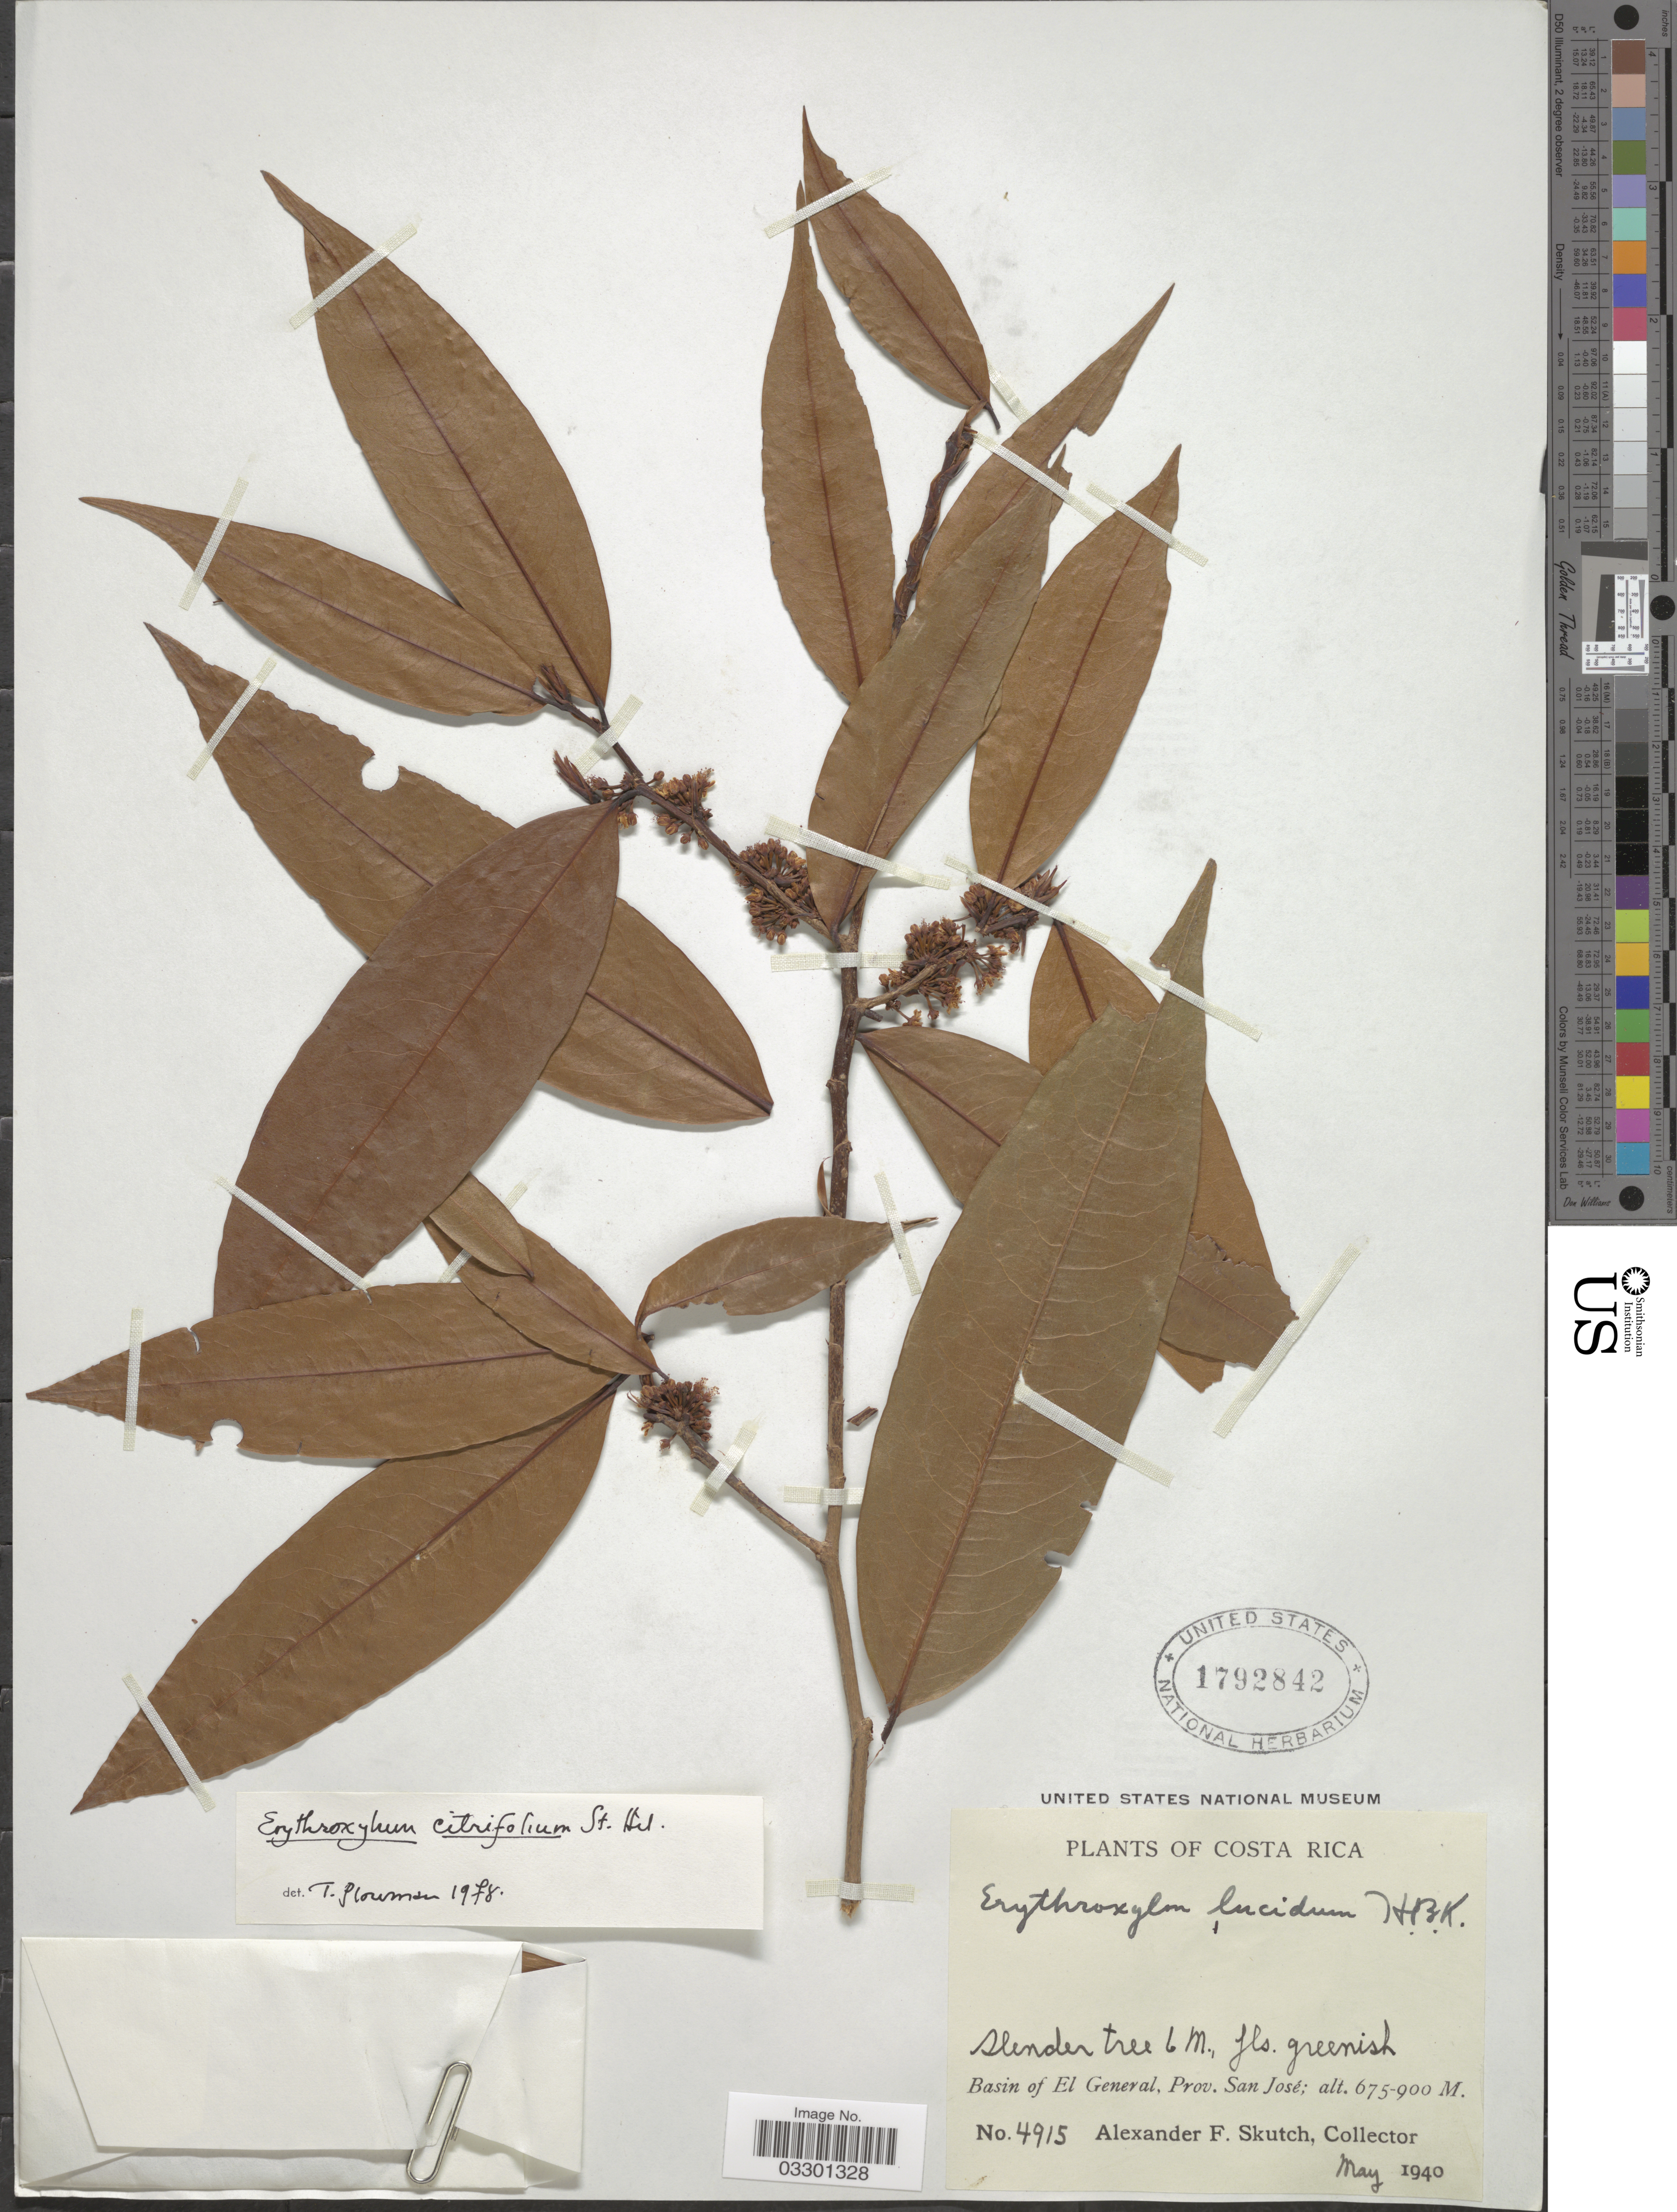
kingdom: Plantae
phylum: Tracheophyta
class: Magnoliopsida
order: Malpighiales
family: Erythroxylaceae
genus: Erythroxylum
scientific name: Erythroxylum citrifolium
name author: A. St.-Hil.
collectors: A. F. Skutch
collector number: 4915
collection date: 1940-05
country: Costa Rica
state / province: San José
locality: Basin of El General, Prov. San José.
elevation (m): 675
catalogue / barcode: US 1792842